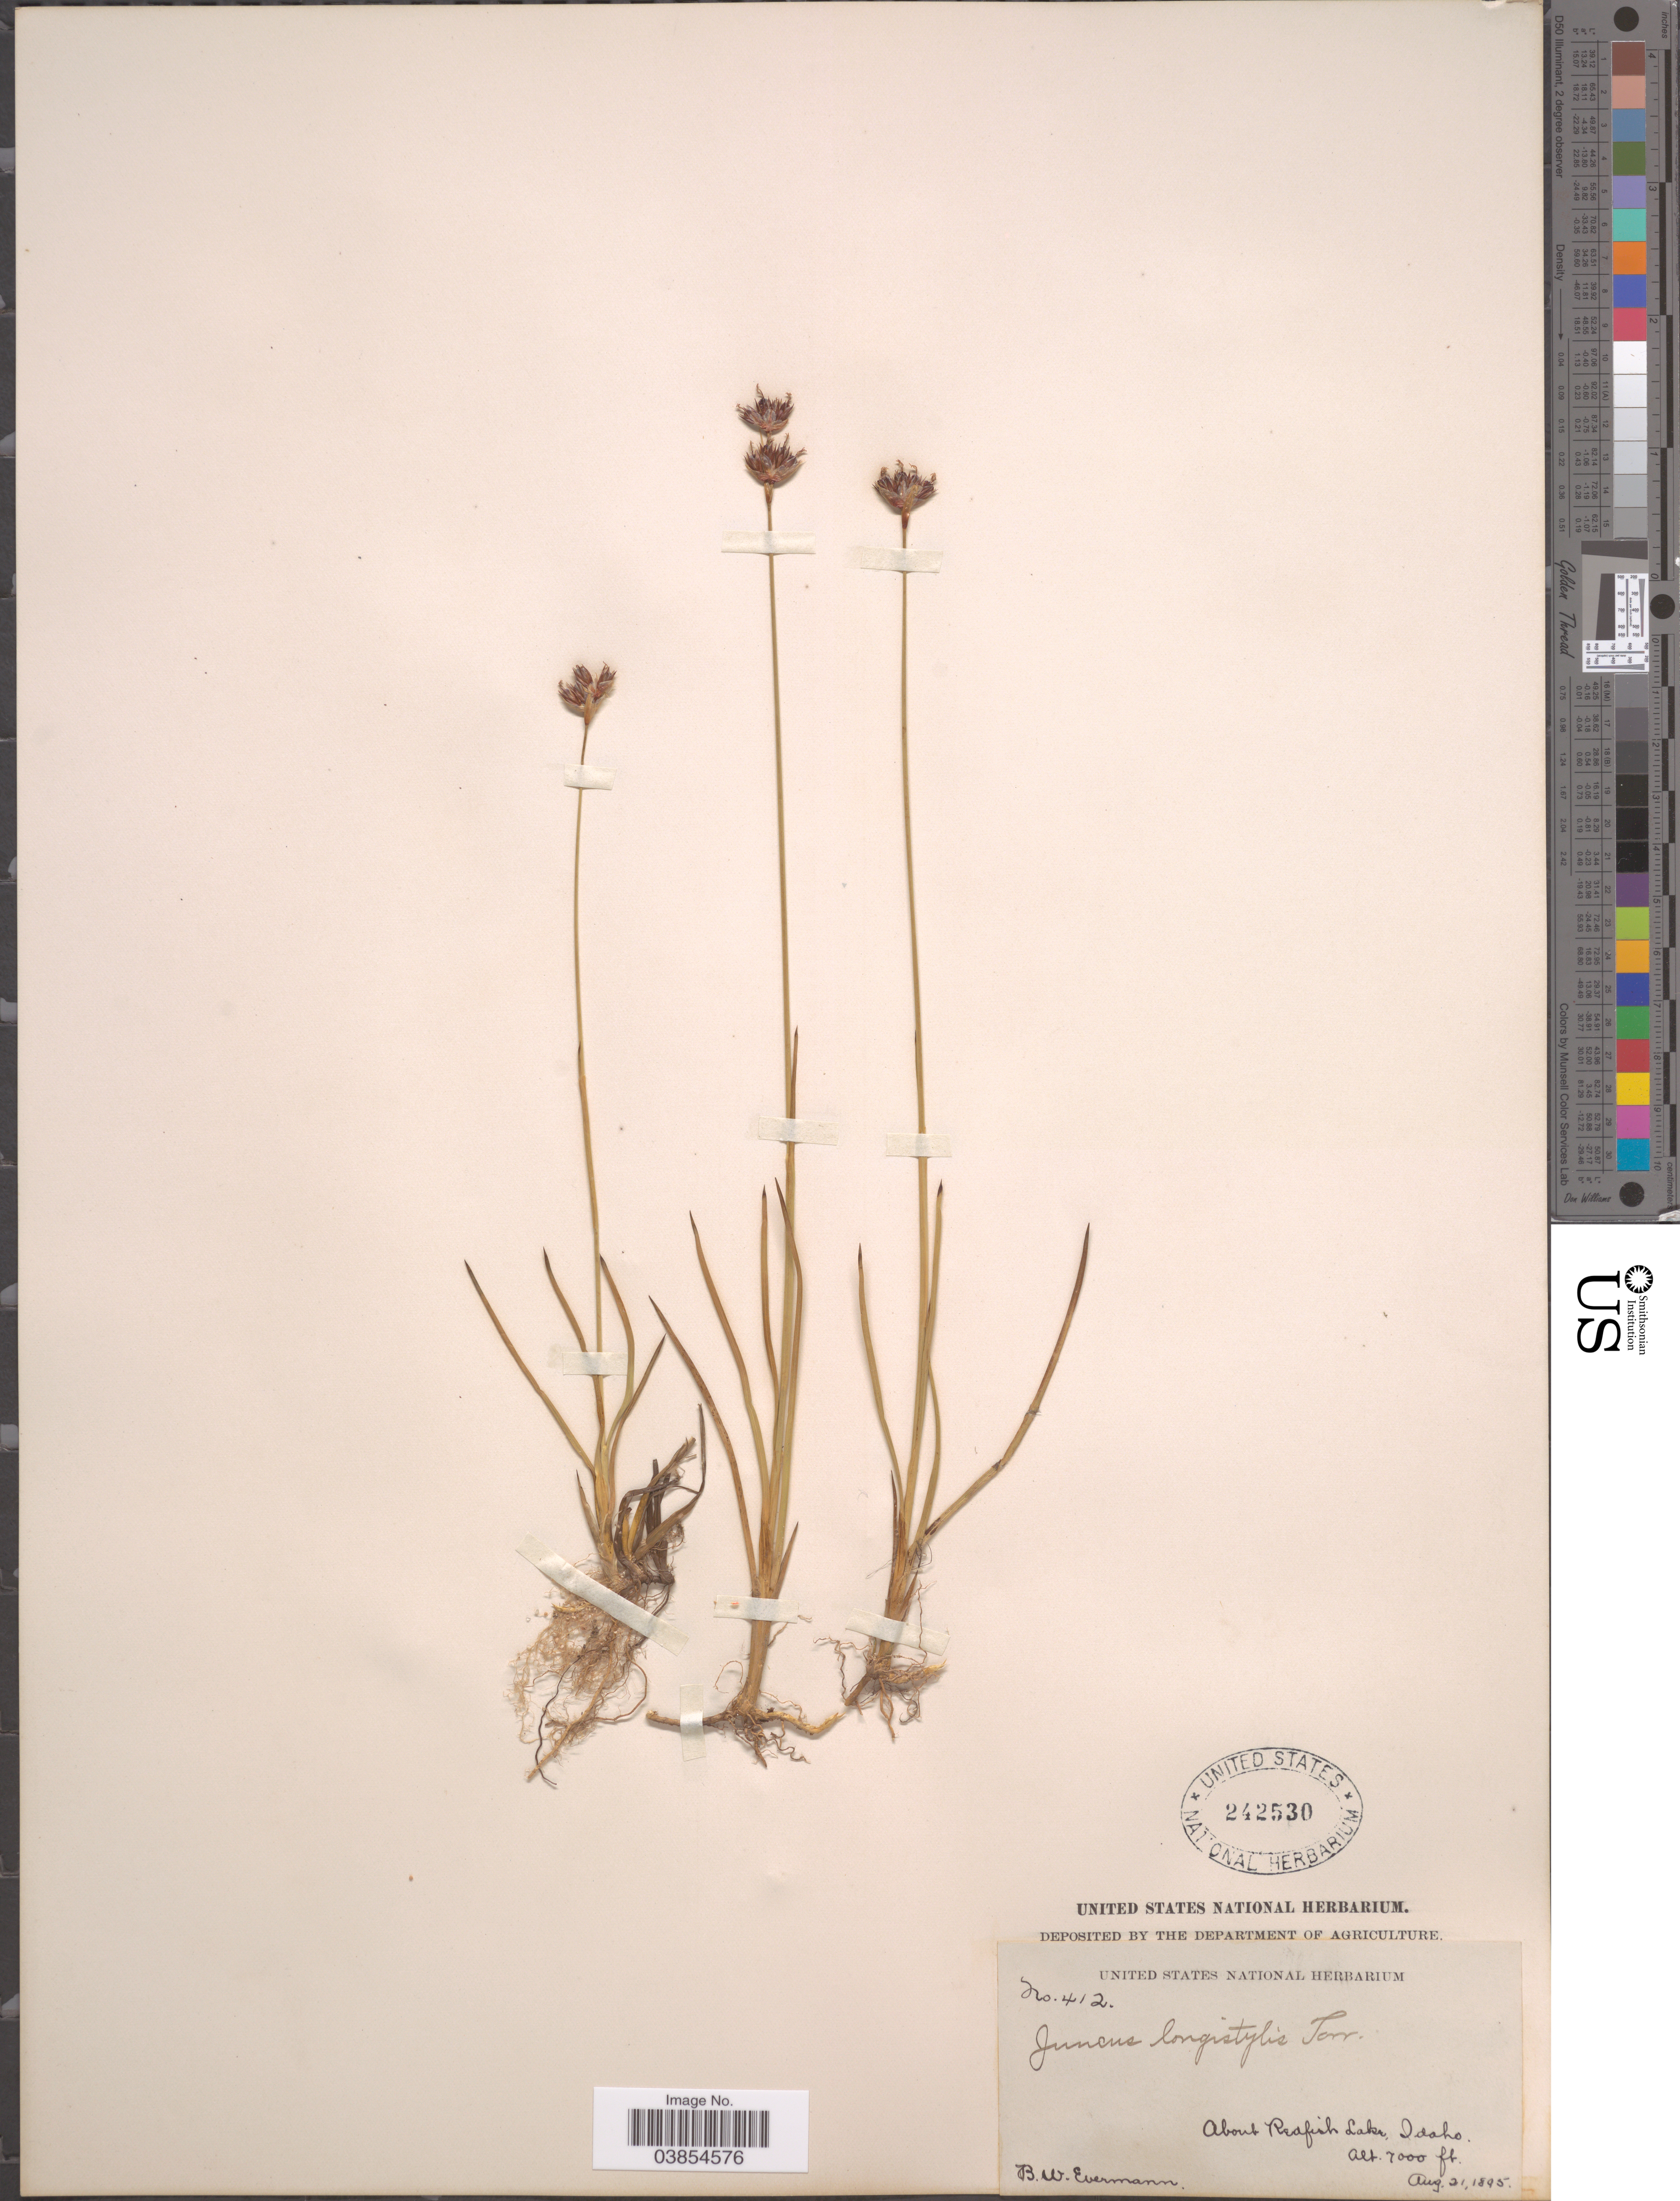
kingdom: Plantae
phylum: Tracheophyta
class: Liliopsida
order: Poales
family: Juncaceae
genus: Juncus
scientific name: Juncus longistylis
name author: Torr.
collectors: B. W. Evermann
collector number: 412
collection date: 1895-08-21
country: United States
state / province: Idaho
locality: About Redfish Lake.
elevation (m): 2134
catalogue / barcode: US 242530